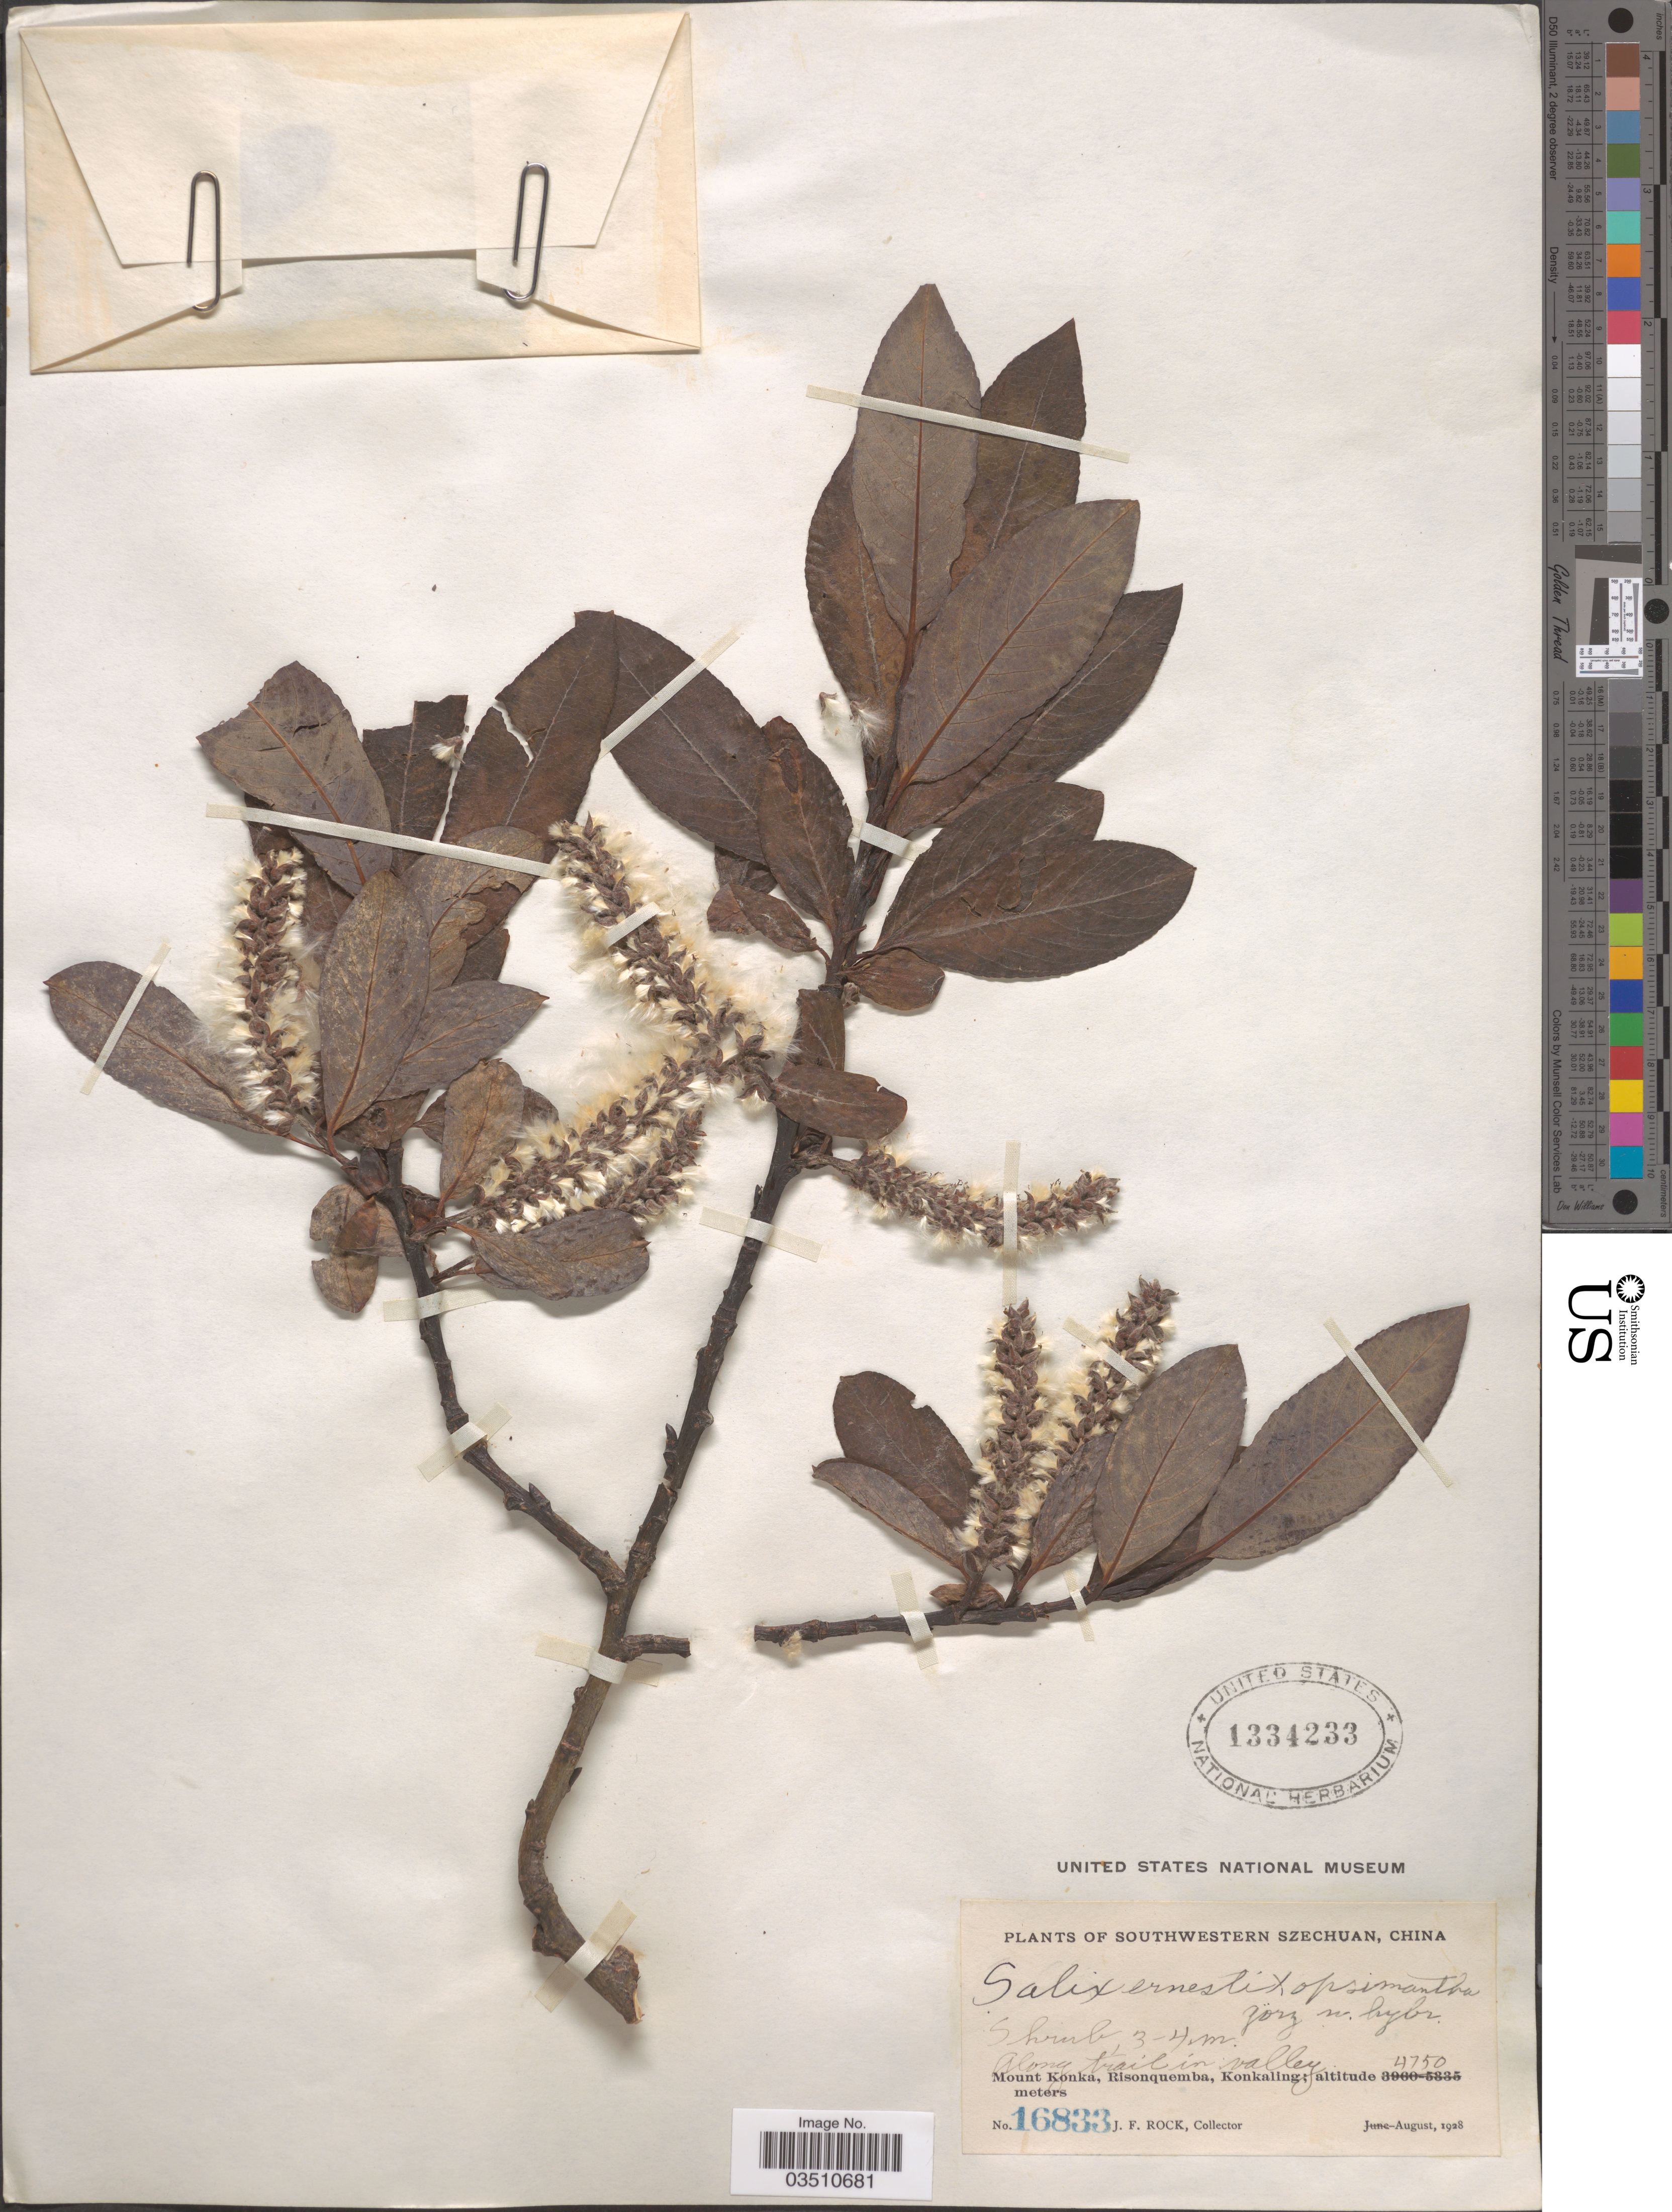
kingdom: Plantae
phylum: Tracheophyta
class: Magnoliopsida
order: Malpighiales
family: Salicaceae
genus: Salix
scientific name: Salix ernestii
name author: C.K. Schneid. in Sarg.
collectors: J. Rock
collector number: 16833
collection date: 1928-08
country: China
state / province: Sichuan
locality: Southwestern Szechuan. Mount Konka, Risonquemba, Konkaling.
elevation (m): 4750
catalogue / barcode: US 1334233